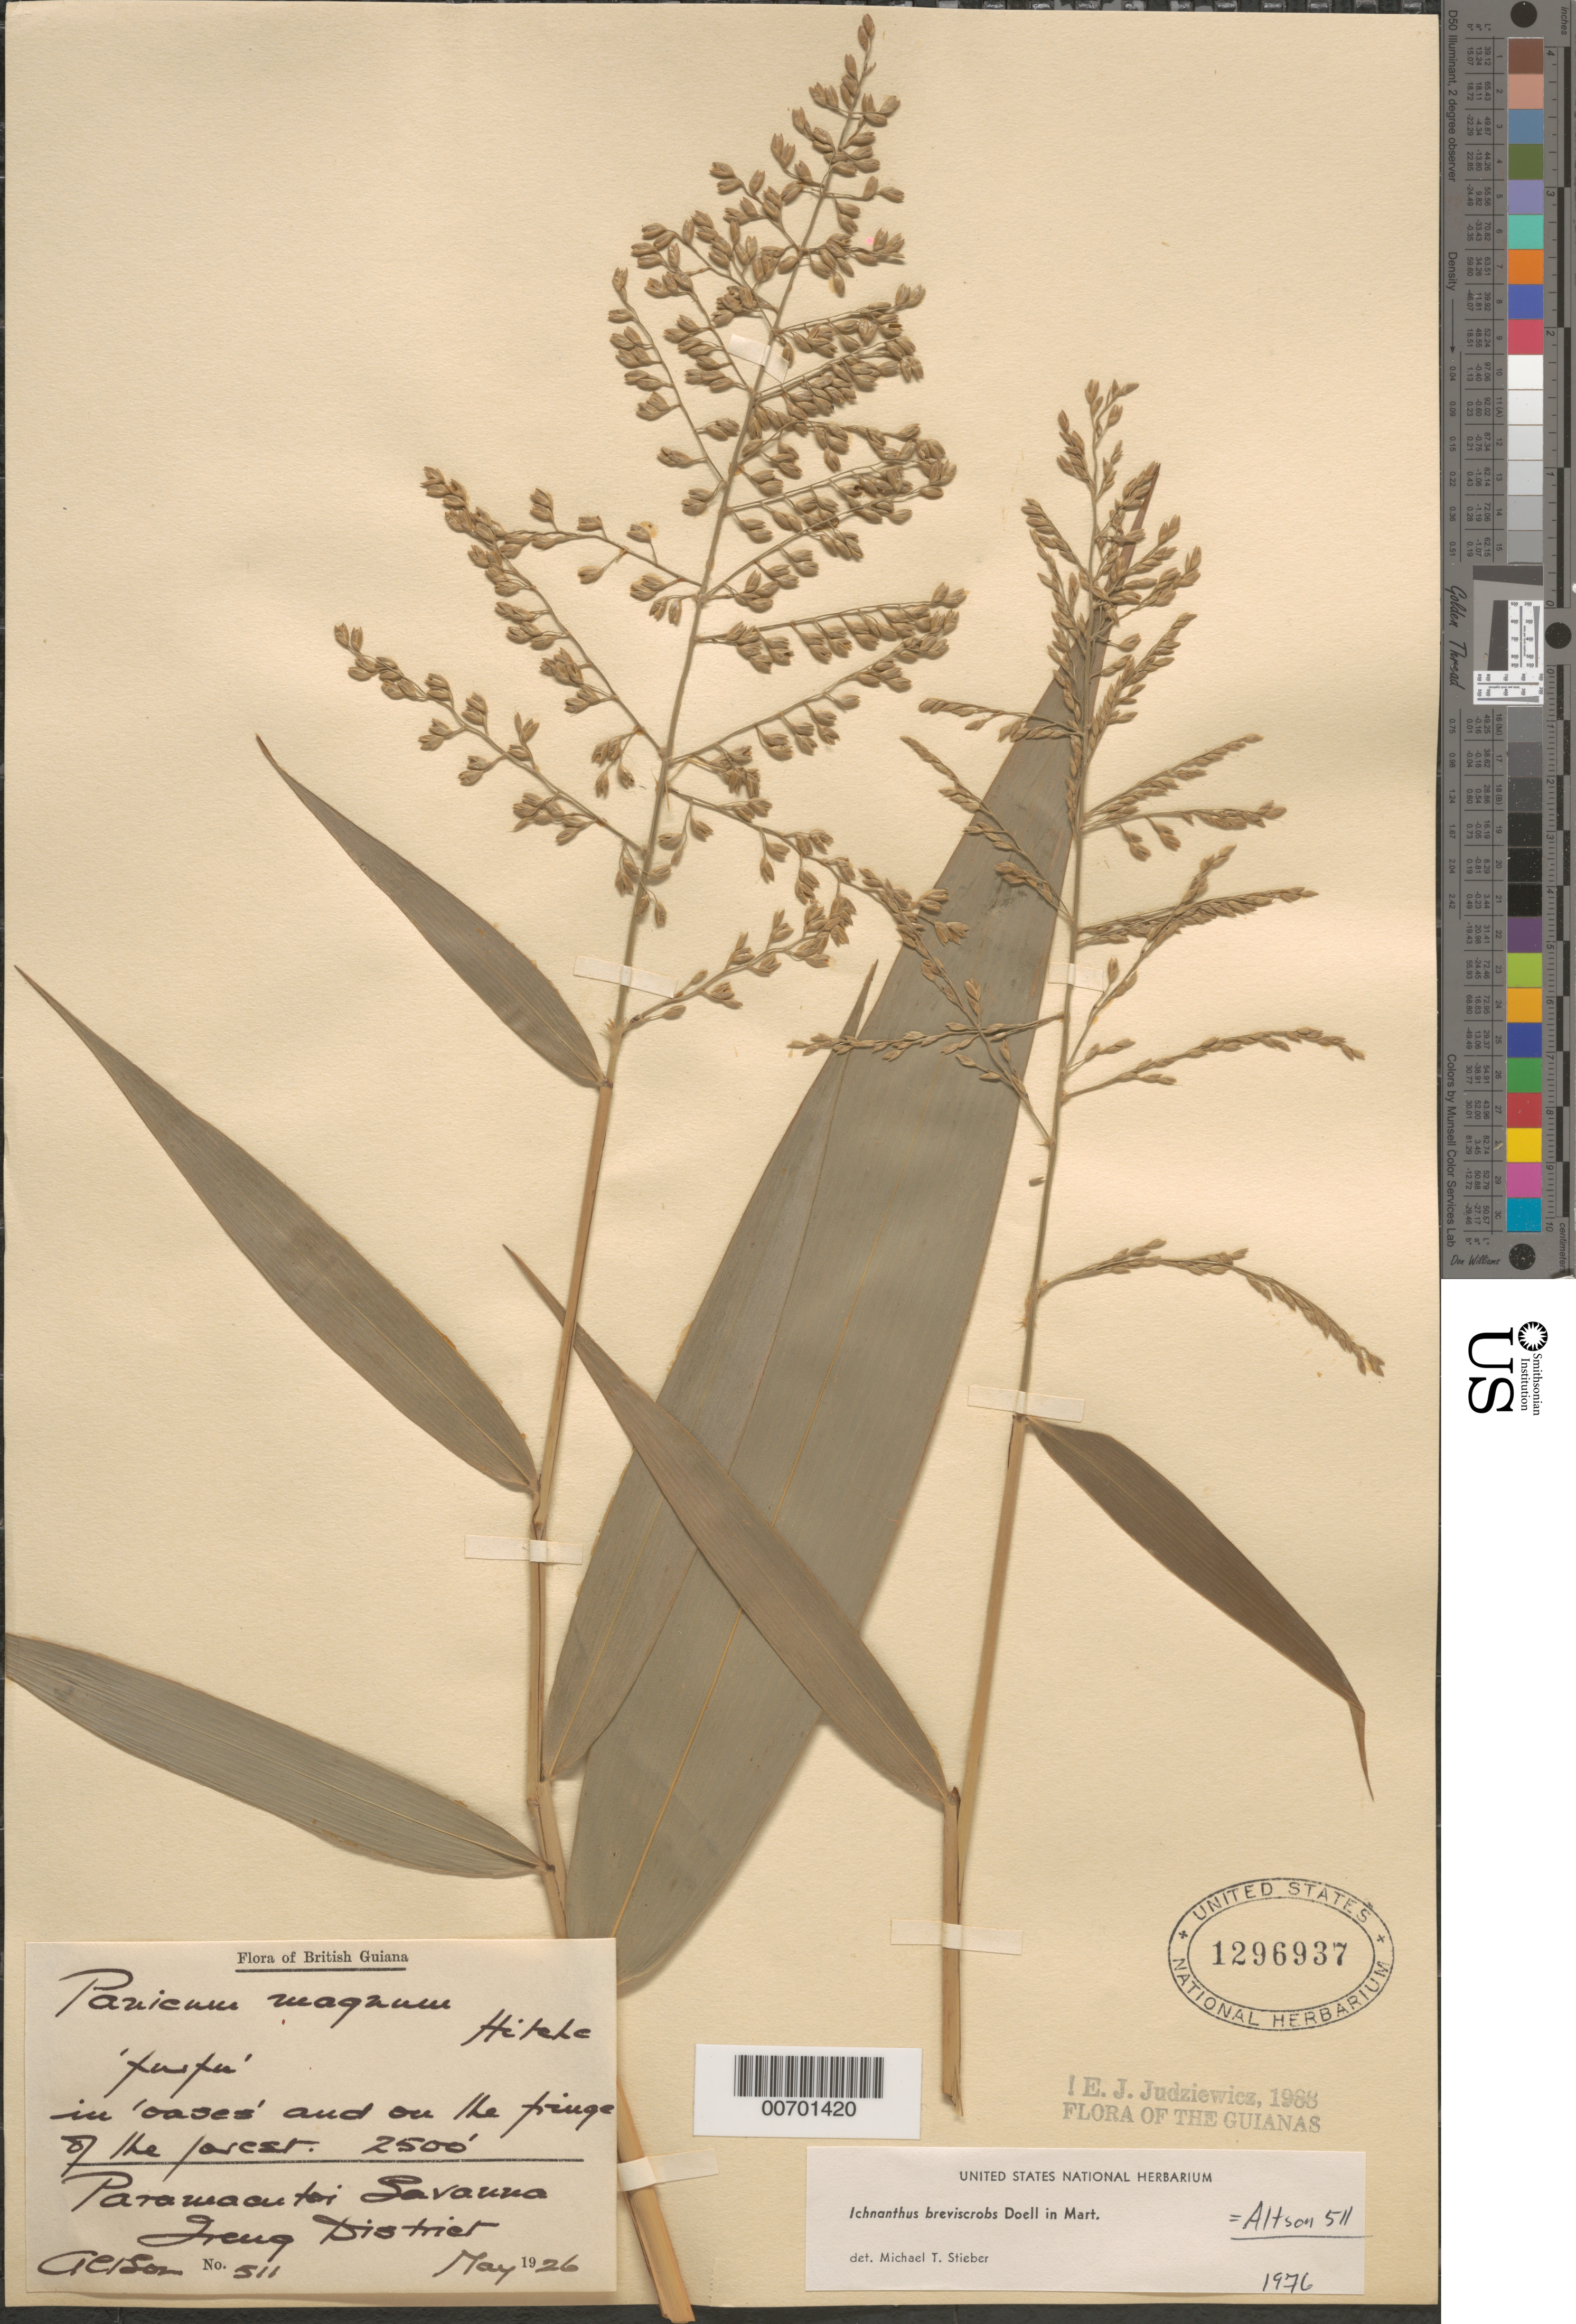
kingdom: Plantae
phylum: Tracheophyta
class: Liliopsida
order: Poales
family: Poaceae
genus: Ichnanthus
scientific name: Ichnanthus breviscrobs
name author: Döll in Mart.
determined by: Stieber, M. T.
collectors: R. Altson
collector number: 511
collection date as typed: May-26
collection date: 1926-05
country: Guyana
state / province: Potaro-Siparuni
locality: Paramakatoi Savanna, Ireng District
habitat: In "oases" and on the fringe of the forest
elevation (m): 762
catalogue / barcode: US 1296937